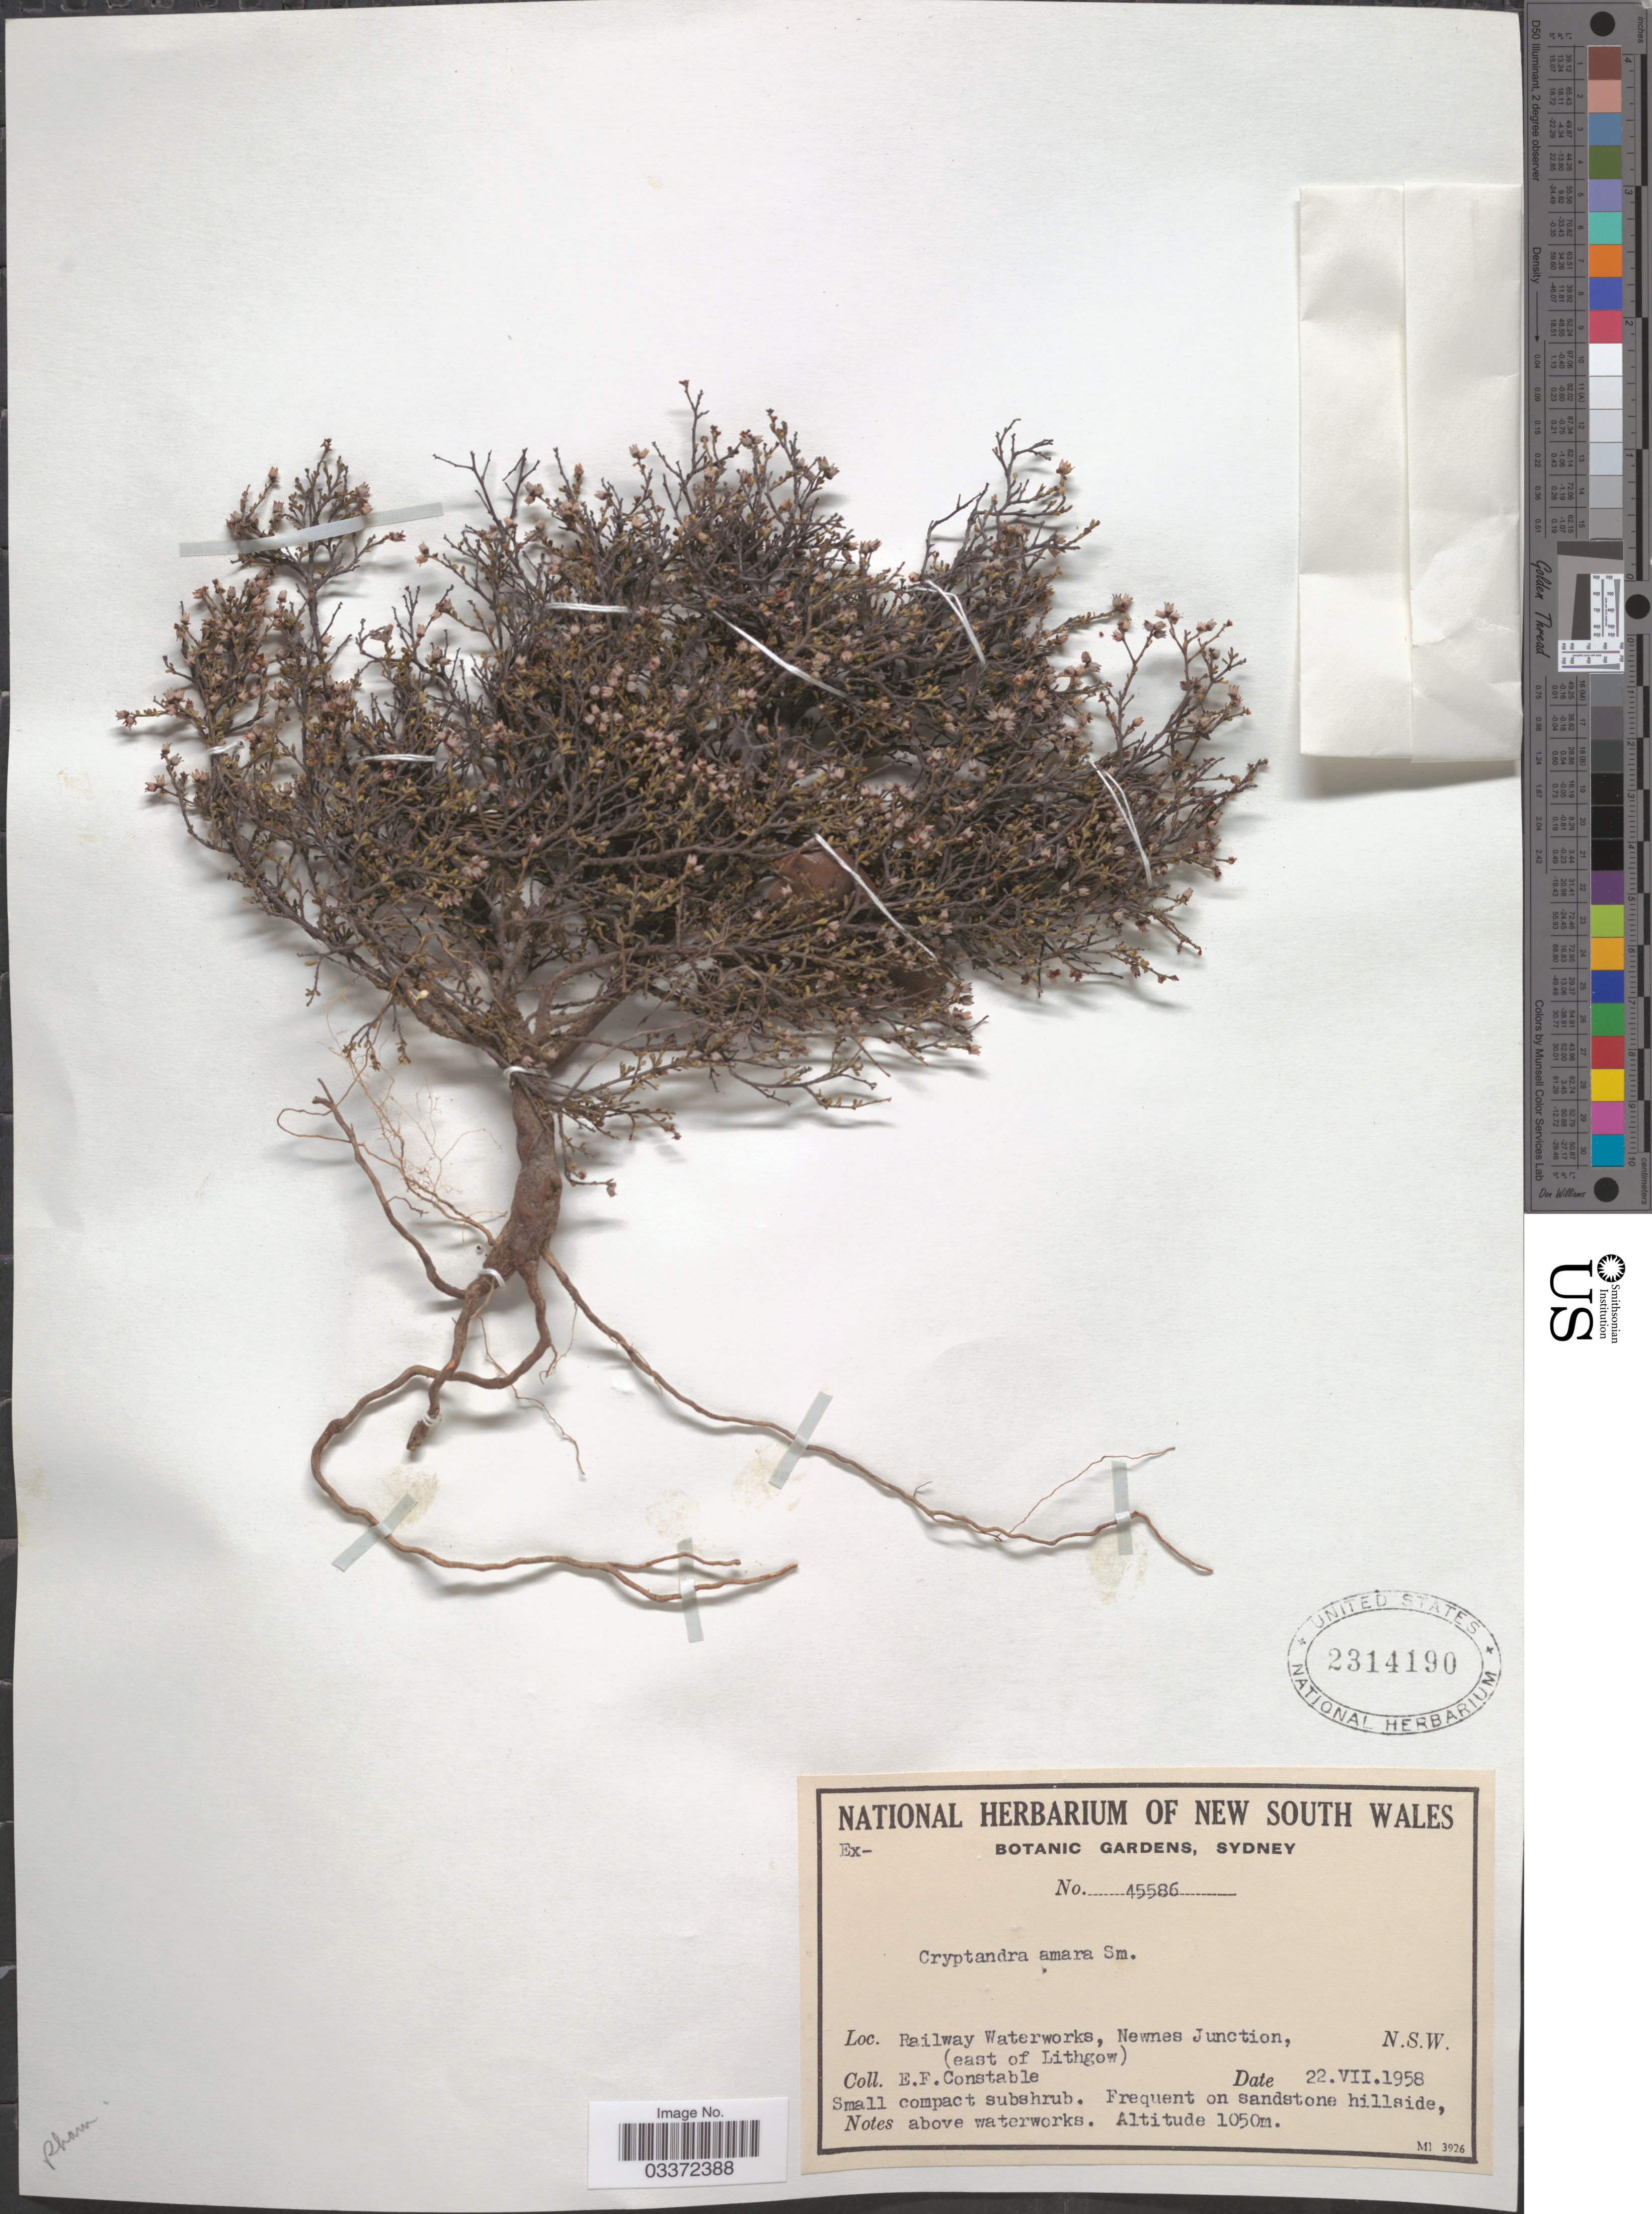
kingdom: Plantae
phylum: Tracheophyta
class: Magnoliopsida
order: Rosales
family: Rhamnaceae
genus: Cryptandra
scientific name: Cryptandra amara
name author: Sm.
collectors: E. F. Constable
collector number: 45586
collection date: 1958-07-22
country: Australia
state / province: New South Wales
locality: Railway Waterworks, Newnes Junction, (east of Lithgow).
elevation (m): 1050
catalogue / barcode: US 2314190